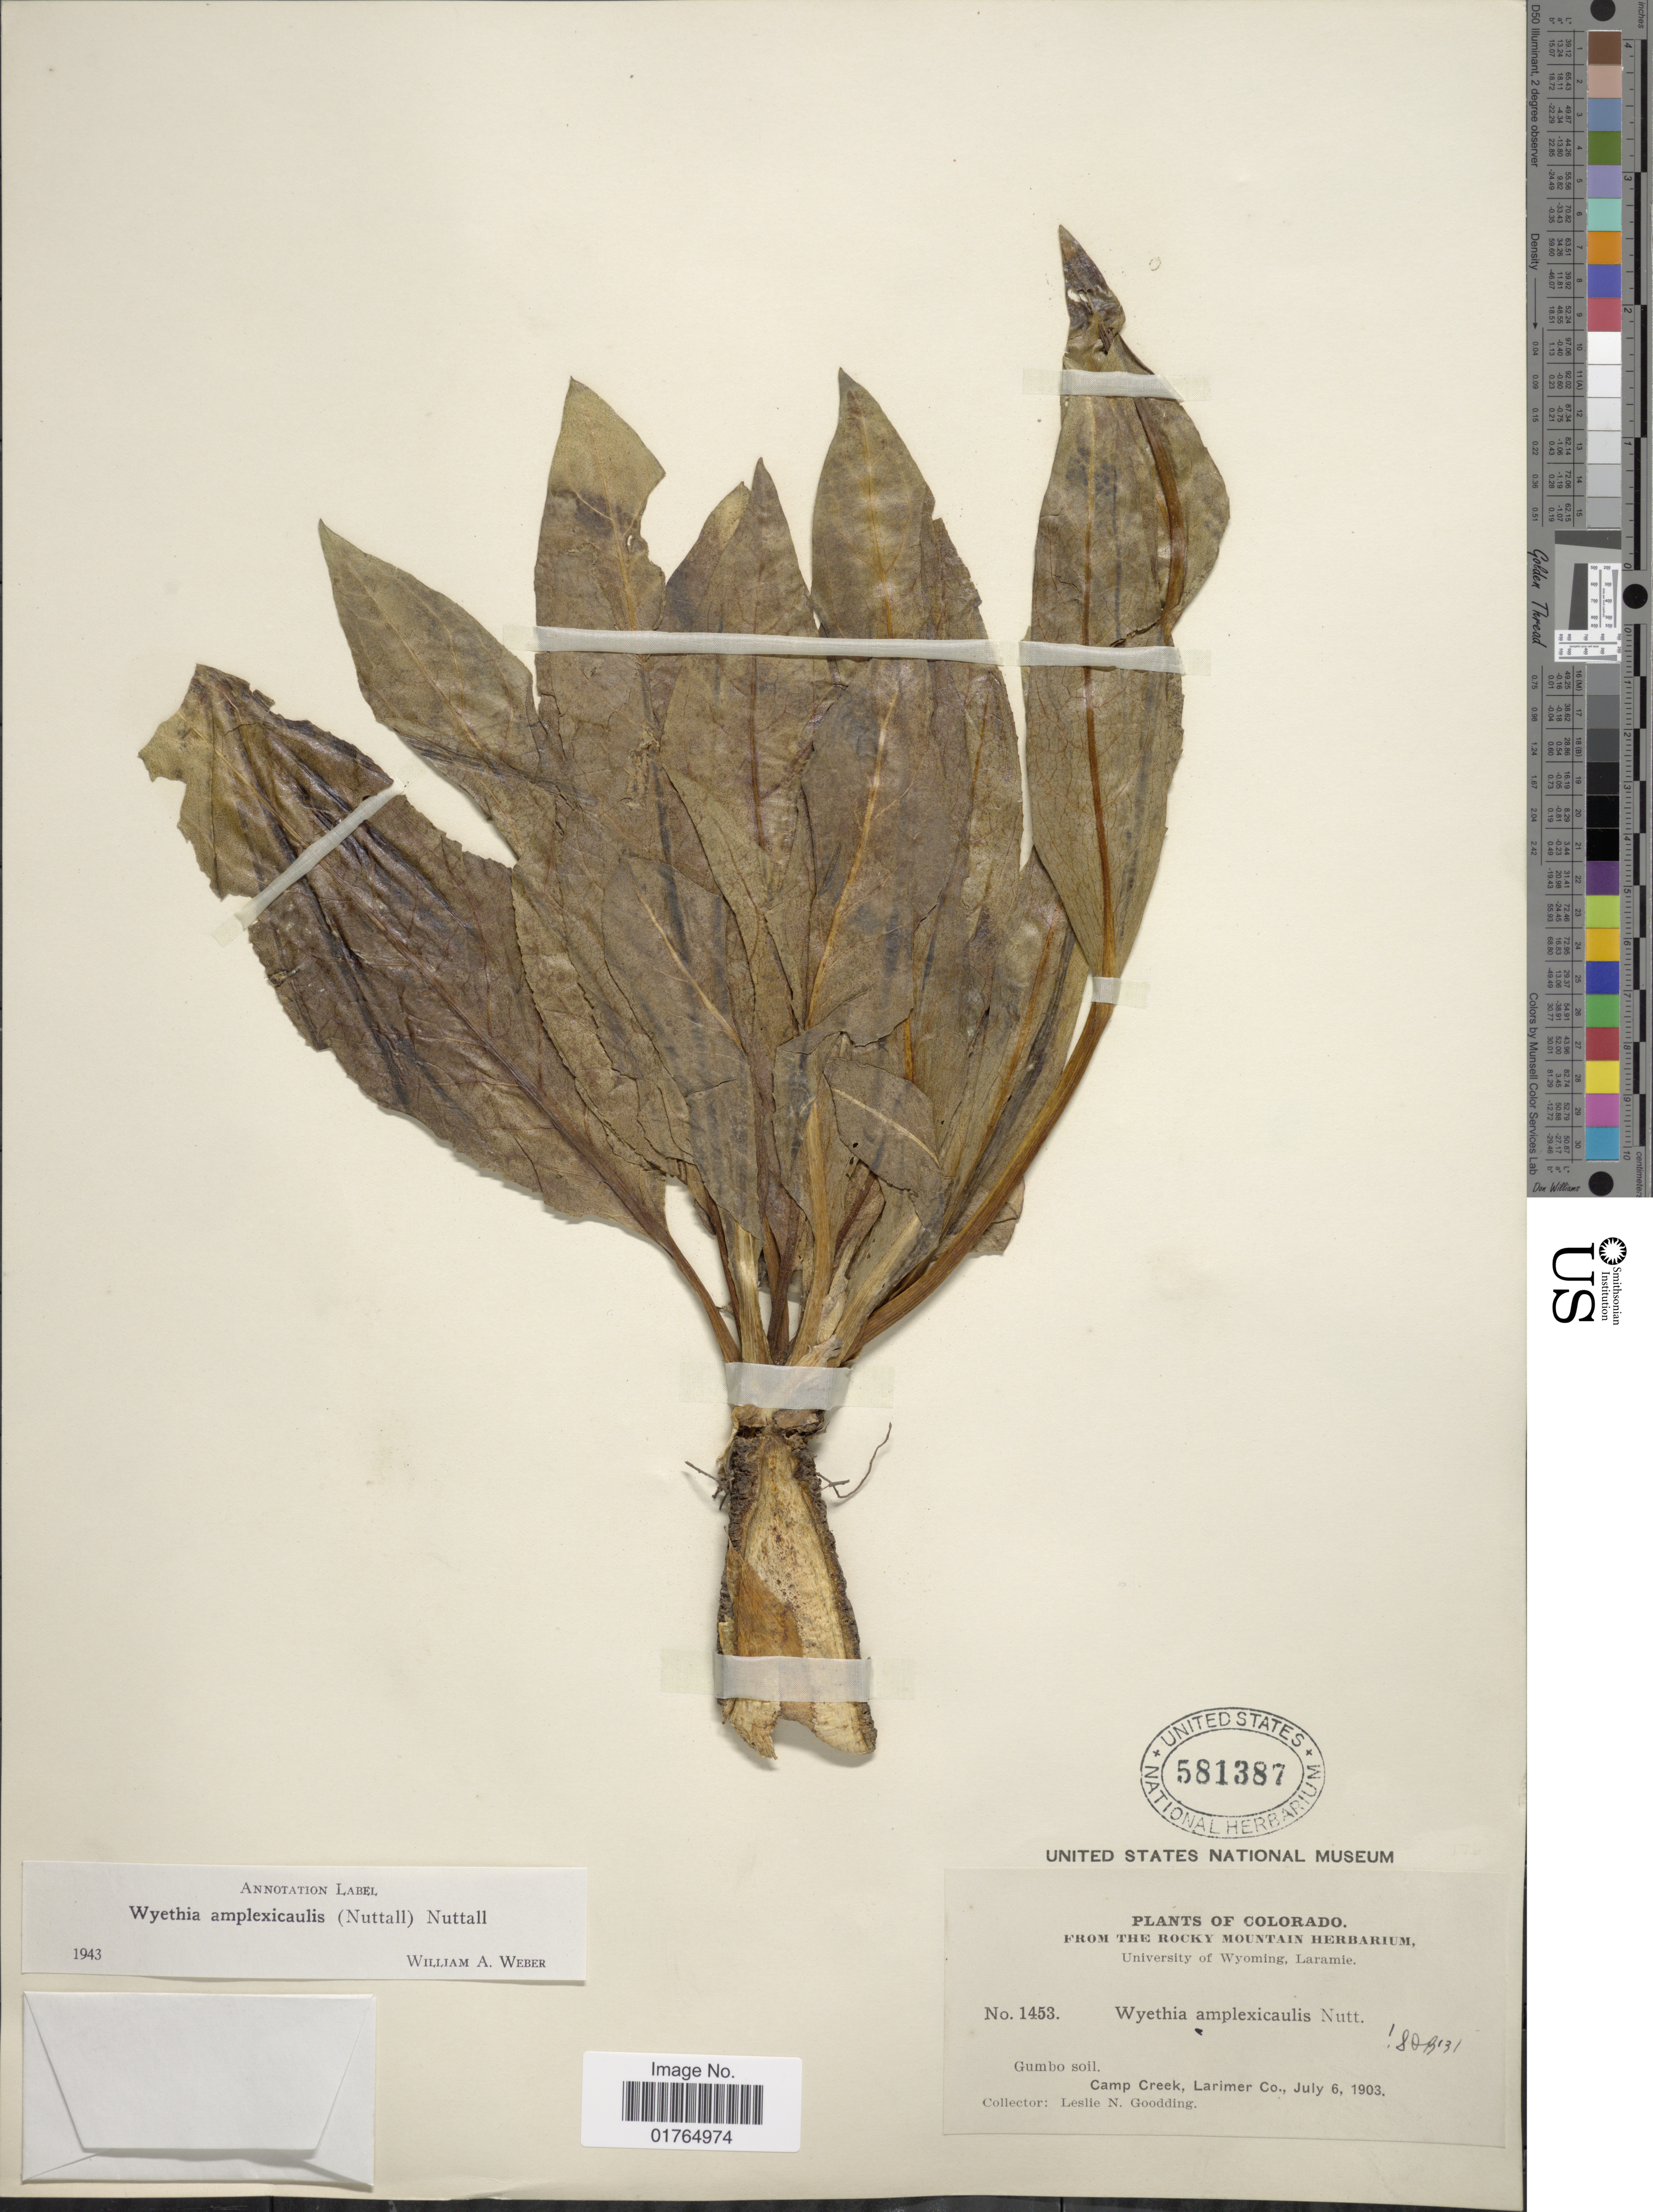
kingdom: Plantae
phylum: Tracheophyta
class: Magnoliopsida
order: Asterales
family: Asteraceae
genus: Wyethia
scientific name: Wyethia amplexicaulis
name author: Nutt.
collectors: L. N. Goodding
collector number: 1453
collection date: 1903-07-06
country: United States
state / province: Colorado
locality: Camp Creek, Larimer Co.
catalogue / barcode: US 581387